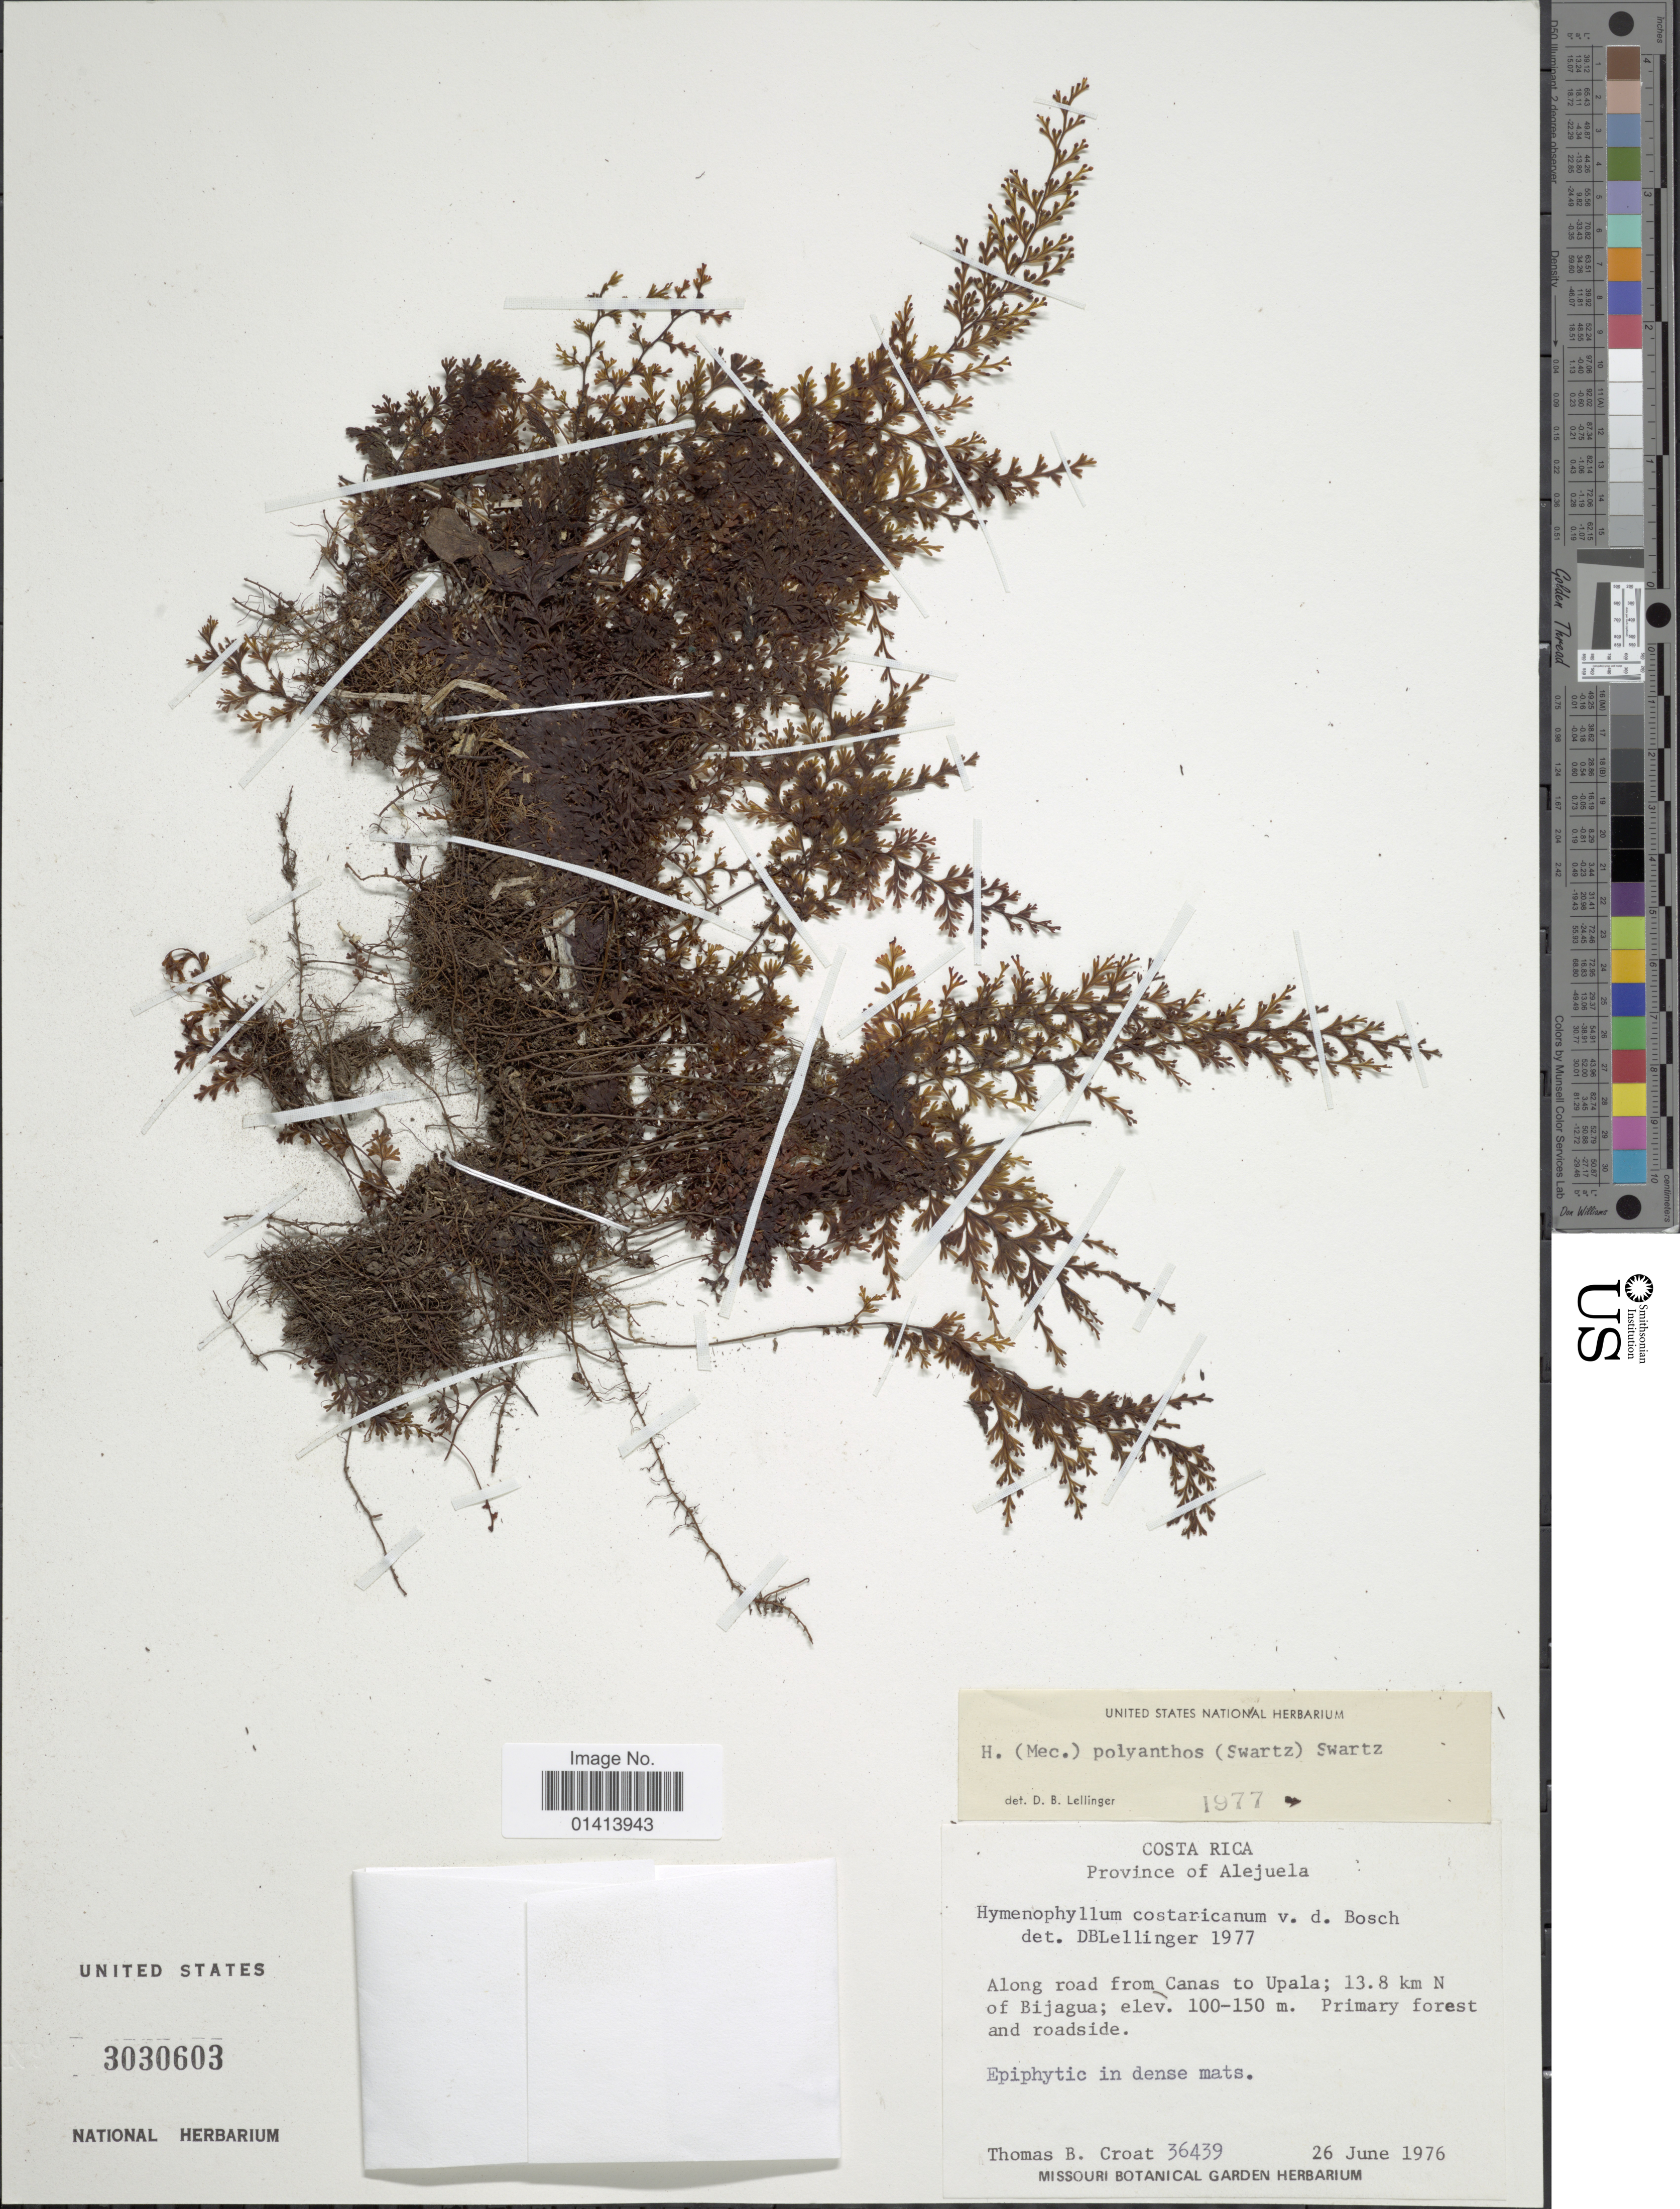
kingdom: Plantae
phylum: Tracheophyta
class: Polypodiopsida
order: Hymenophyllales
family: Hymenophyllaceae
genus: Hymenophyllum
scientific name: Hymenophyllum decurrens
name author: (Jacq.) Sw.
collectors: T. B. Croat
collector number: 36439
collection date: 1976-06-26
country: Costa Rica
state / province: Alajuela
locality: Along road from Canas Upala; 13.8 km N of Bijagua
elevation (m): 100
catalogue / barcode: US 3030603